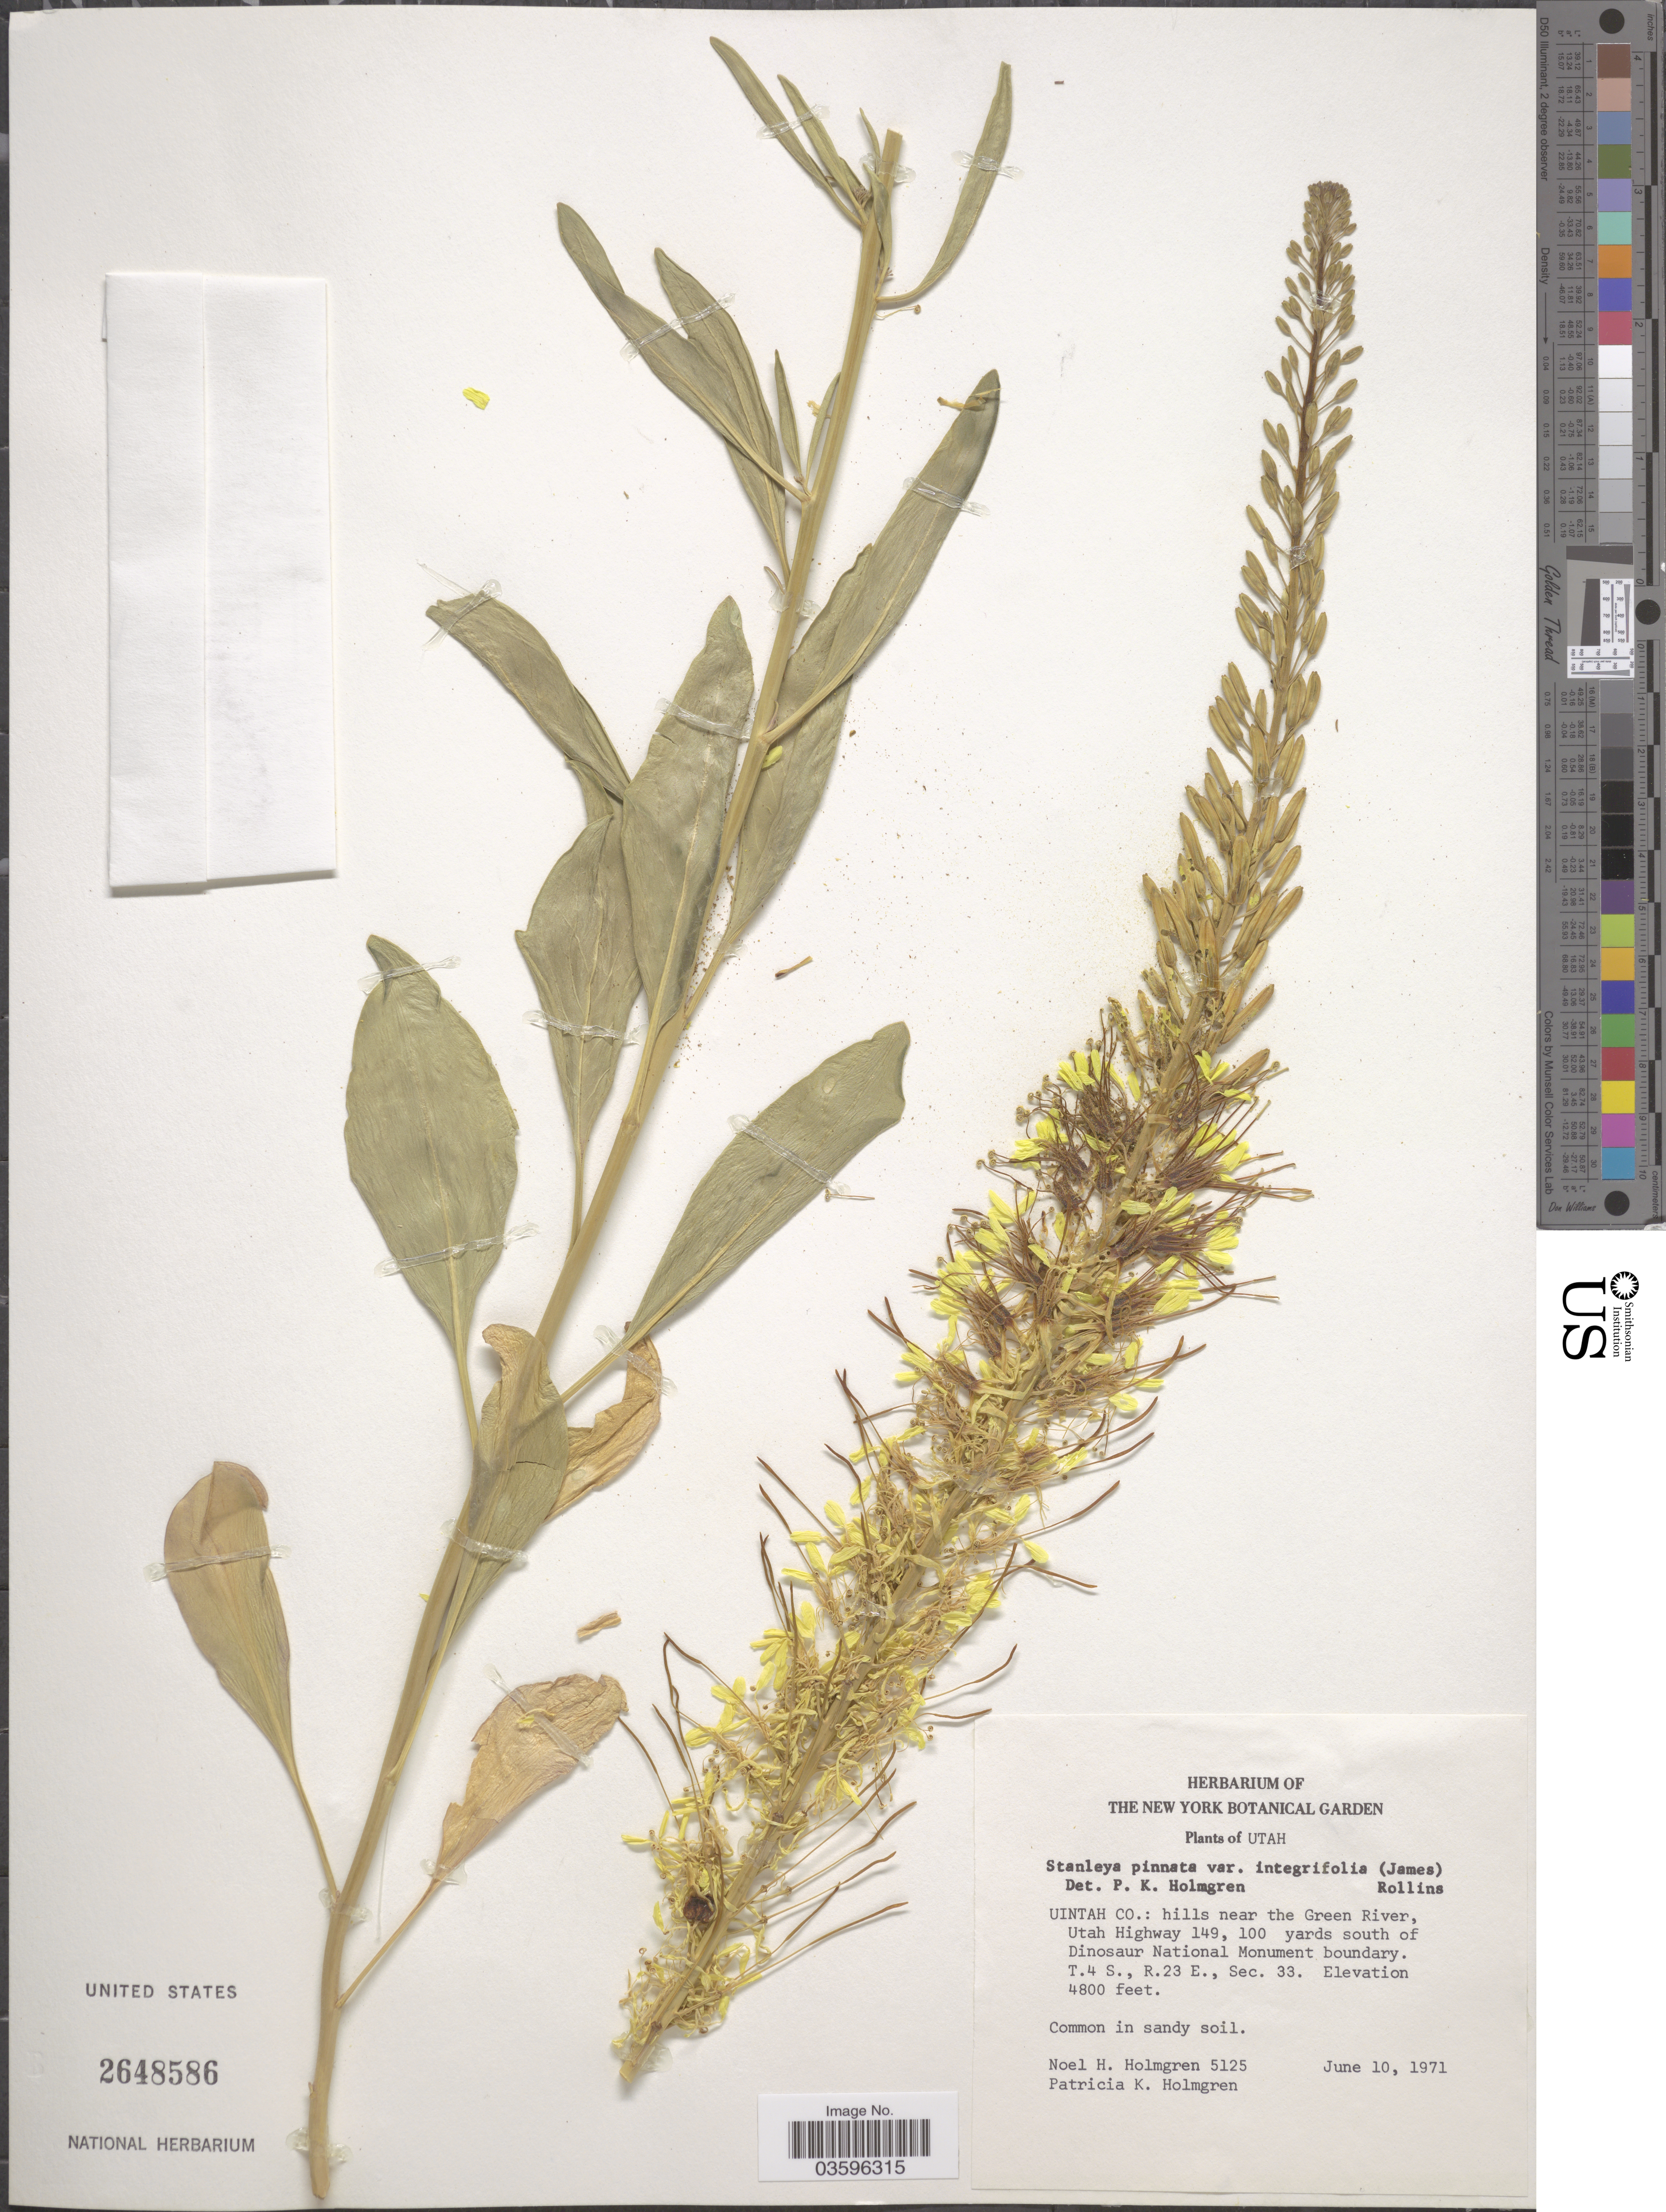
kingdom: Plantae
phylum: Tracheophyta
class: Magnoliopsida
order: Brassicales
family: Brassicaceae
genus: Stanleya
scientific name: Stanleya pinnata var. integrifolia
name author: (E. James) Rollins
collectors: N. H. Holmgren & P. K. Holmgren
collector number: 5125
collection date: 1971-06-10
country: United States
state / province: Utah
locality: Uintah Co.: hills near the Green River, Utah Highway 149, 100 yards south of Dinosaur National Monument boundary. T. 4 S., R. 23 E., Sec. 33.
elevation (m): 1463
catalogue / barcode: US 2648586